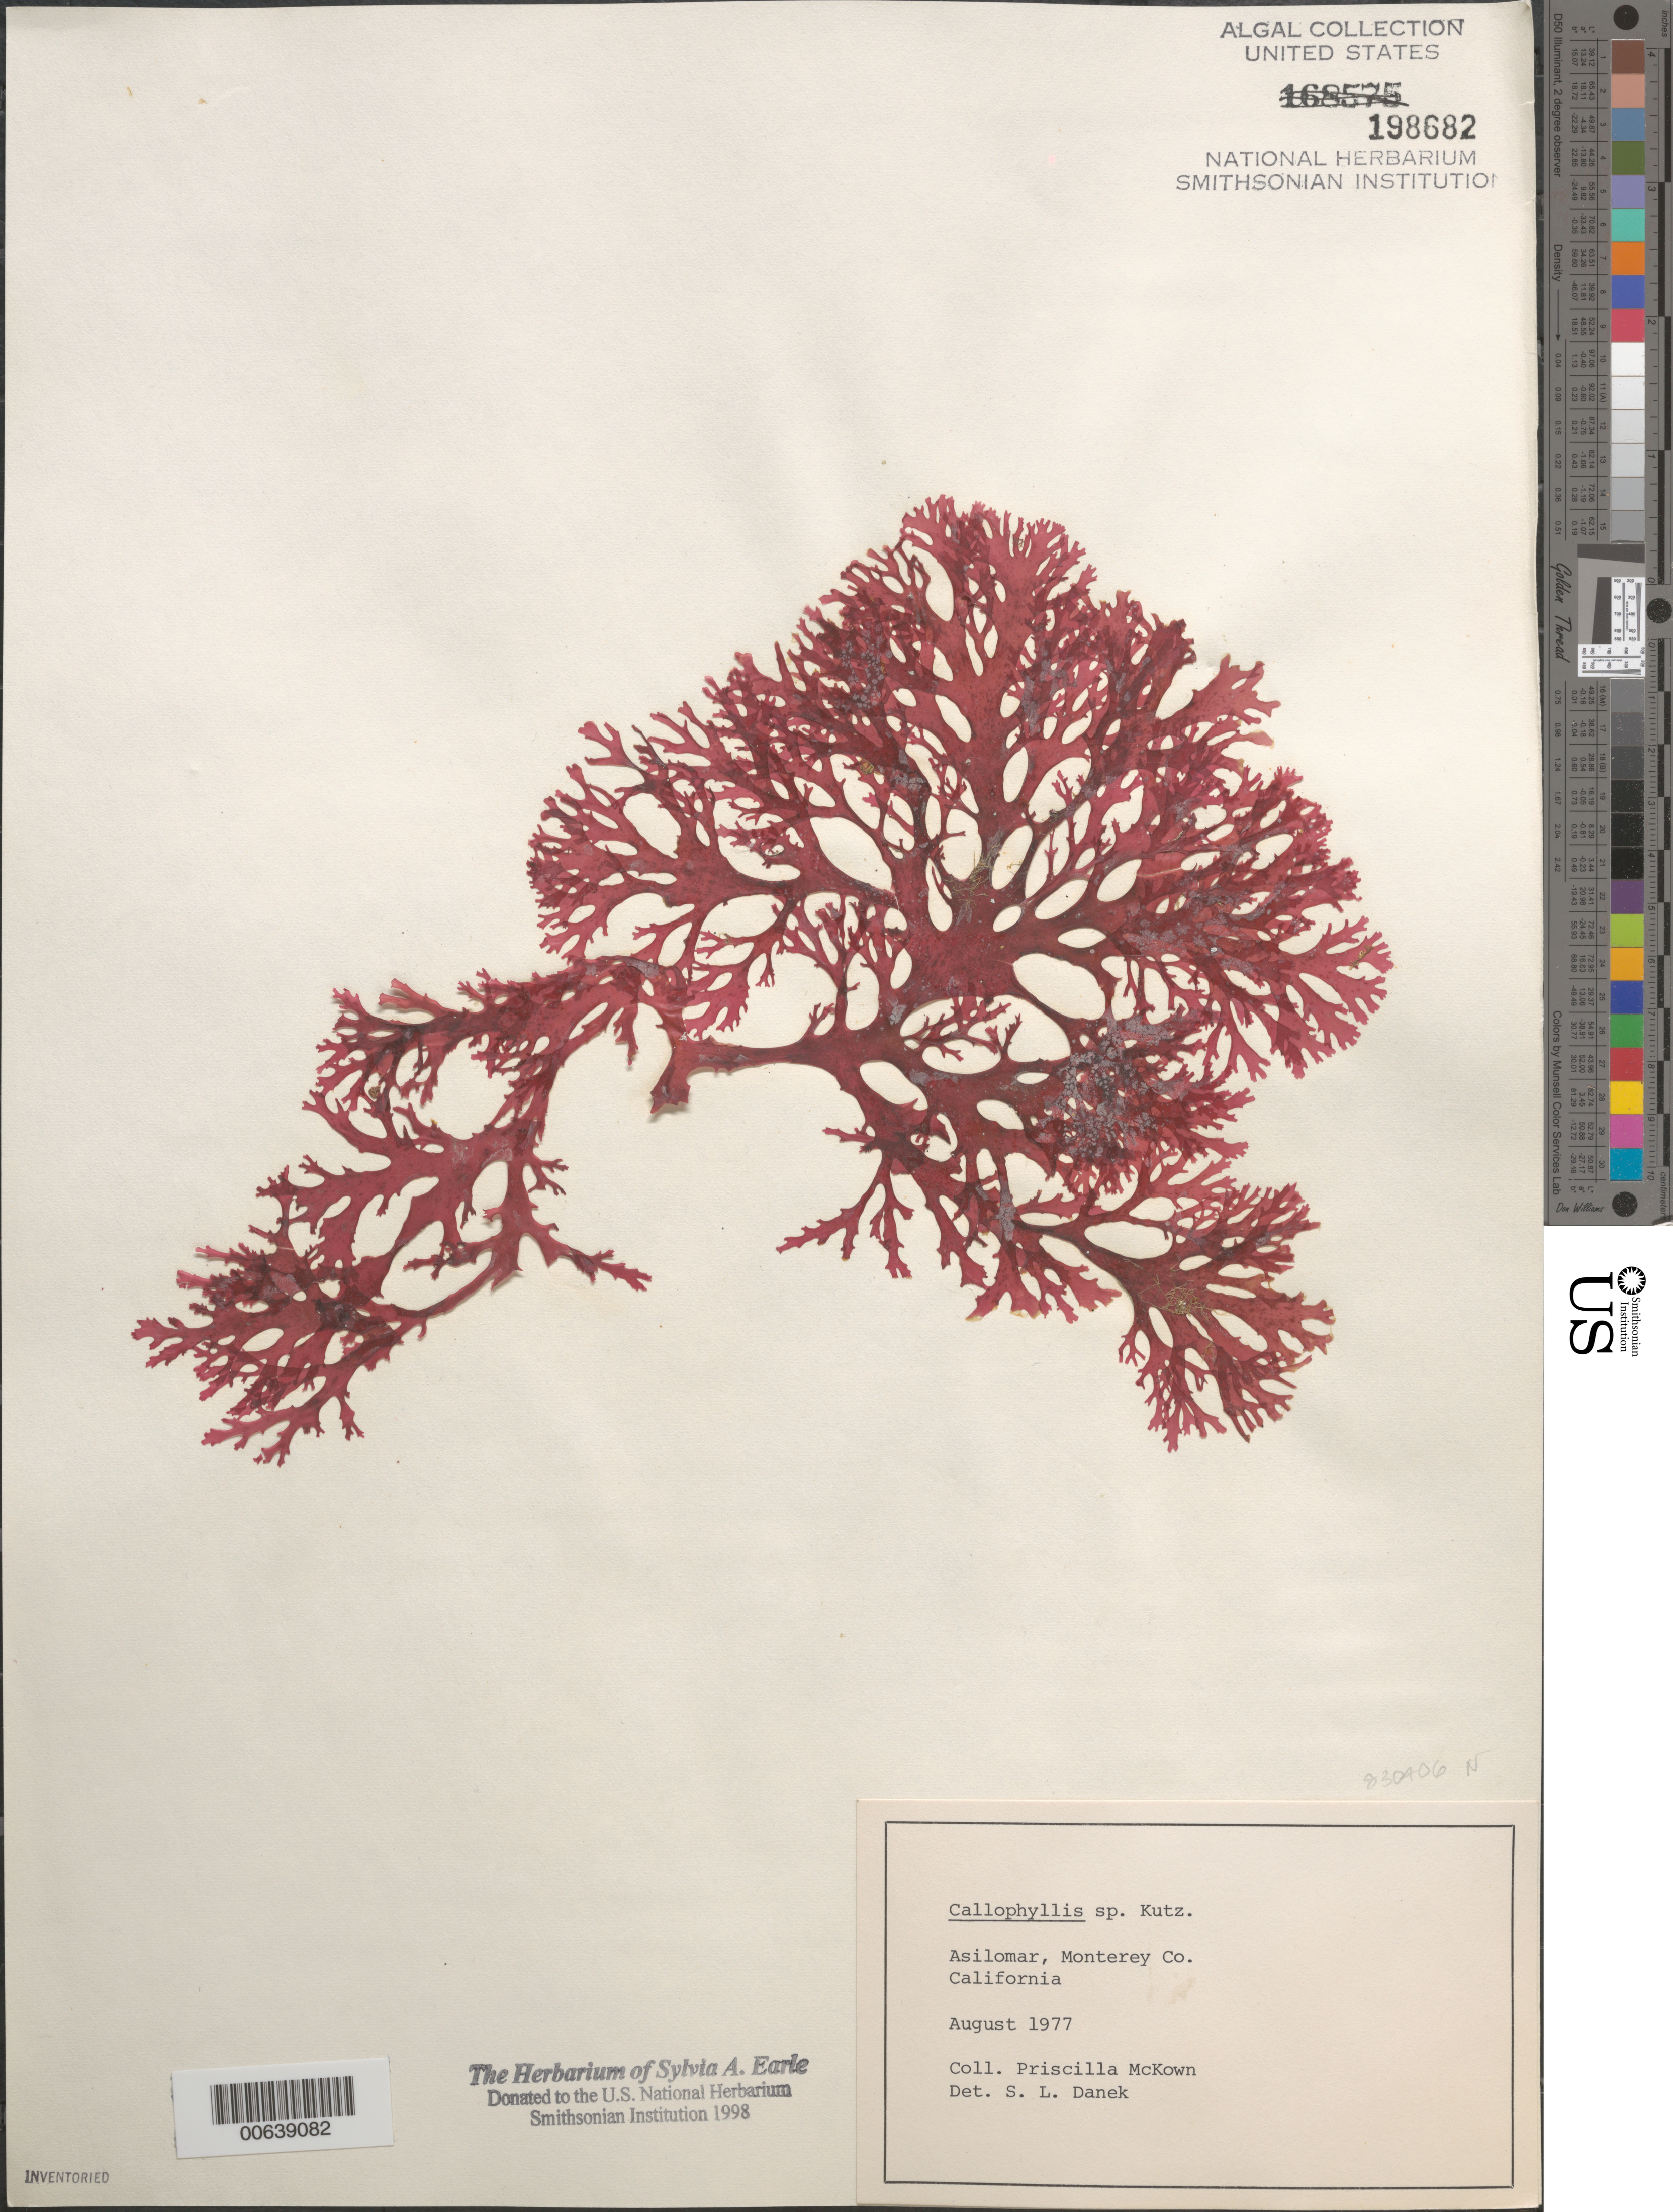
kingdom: Plantae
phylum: Rhodophyta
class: Florideophyceae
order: Gigartinales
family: Kallymeniaceae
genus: Callophyllis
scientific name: Callophyllis sp.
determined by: Danek, S. L.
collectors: P. McKown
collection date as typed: Aug 1977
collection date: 1977-08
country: United States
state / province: California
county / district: Monterey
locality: Asilomar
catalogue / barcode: US 198682